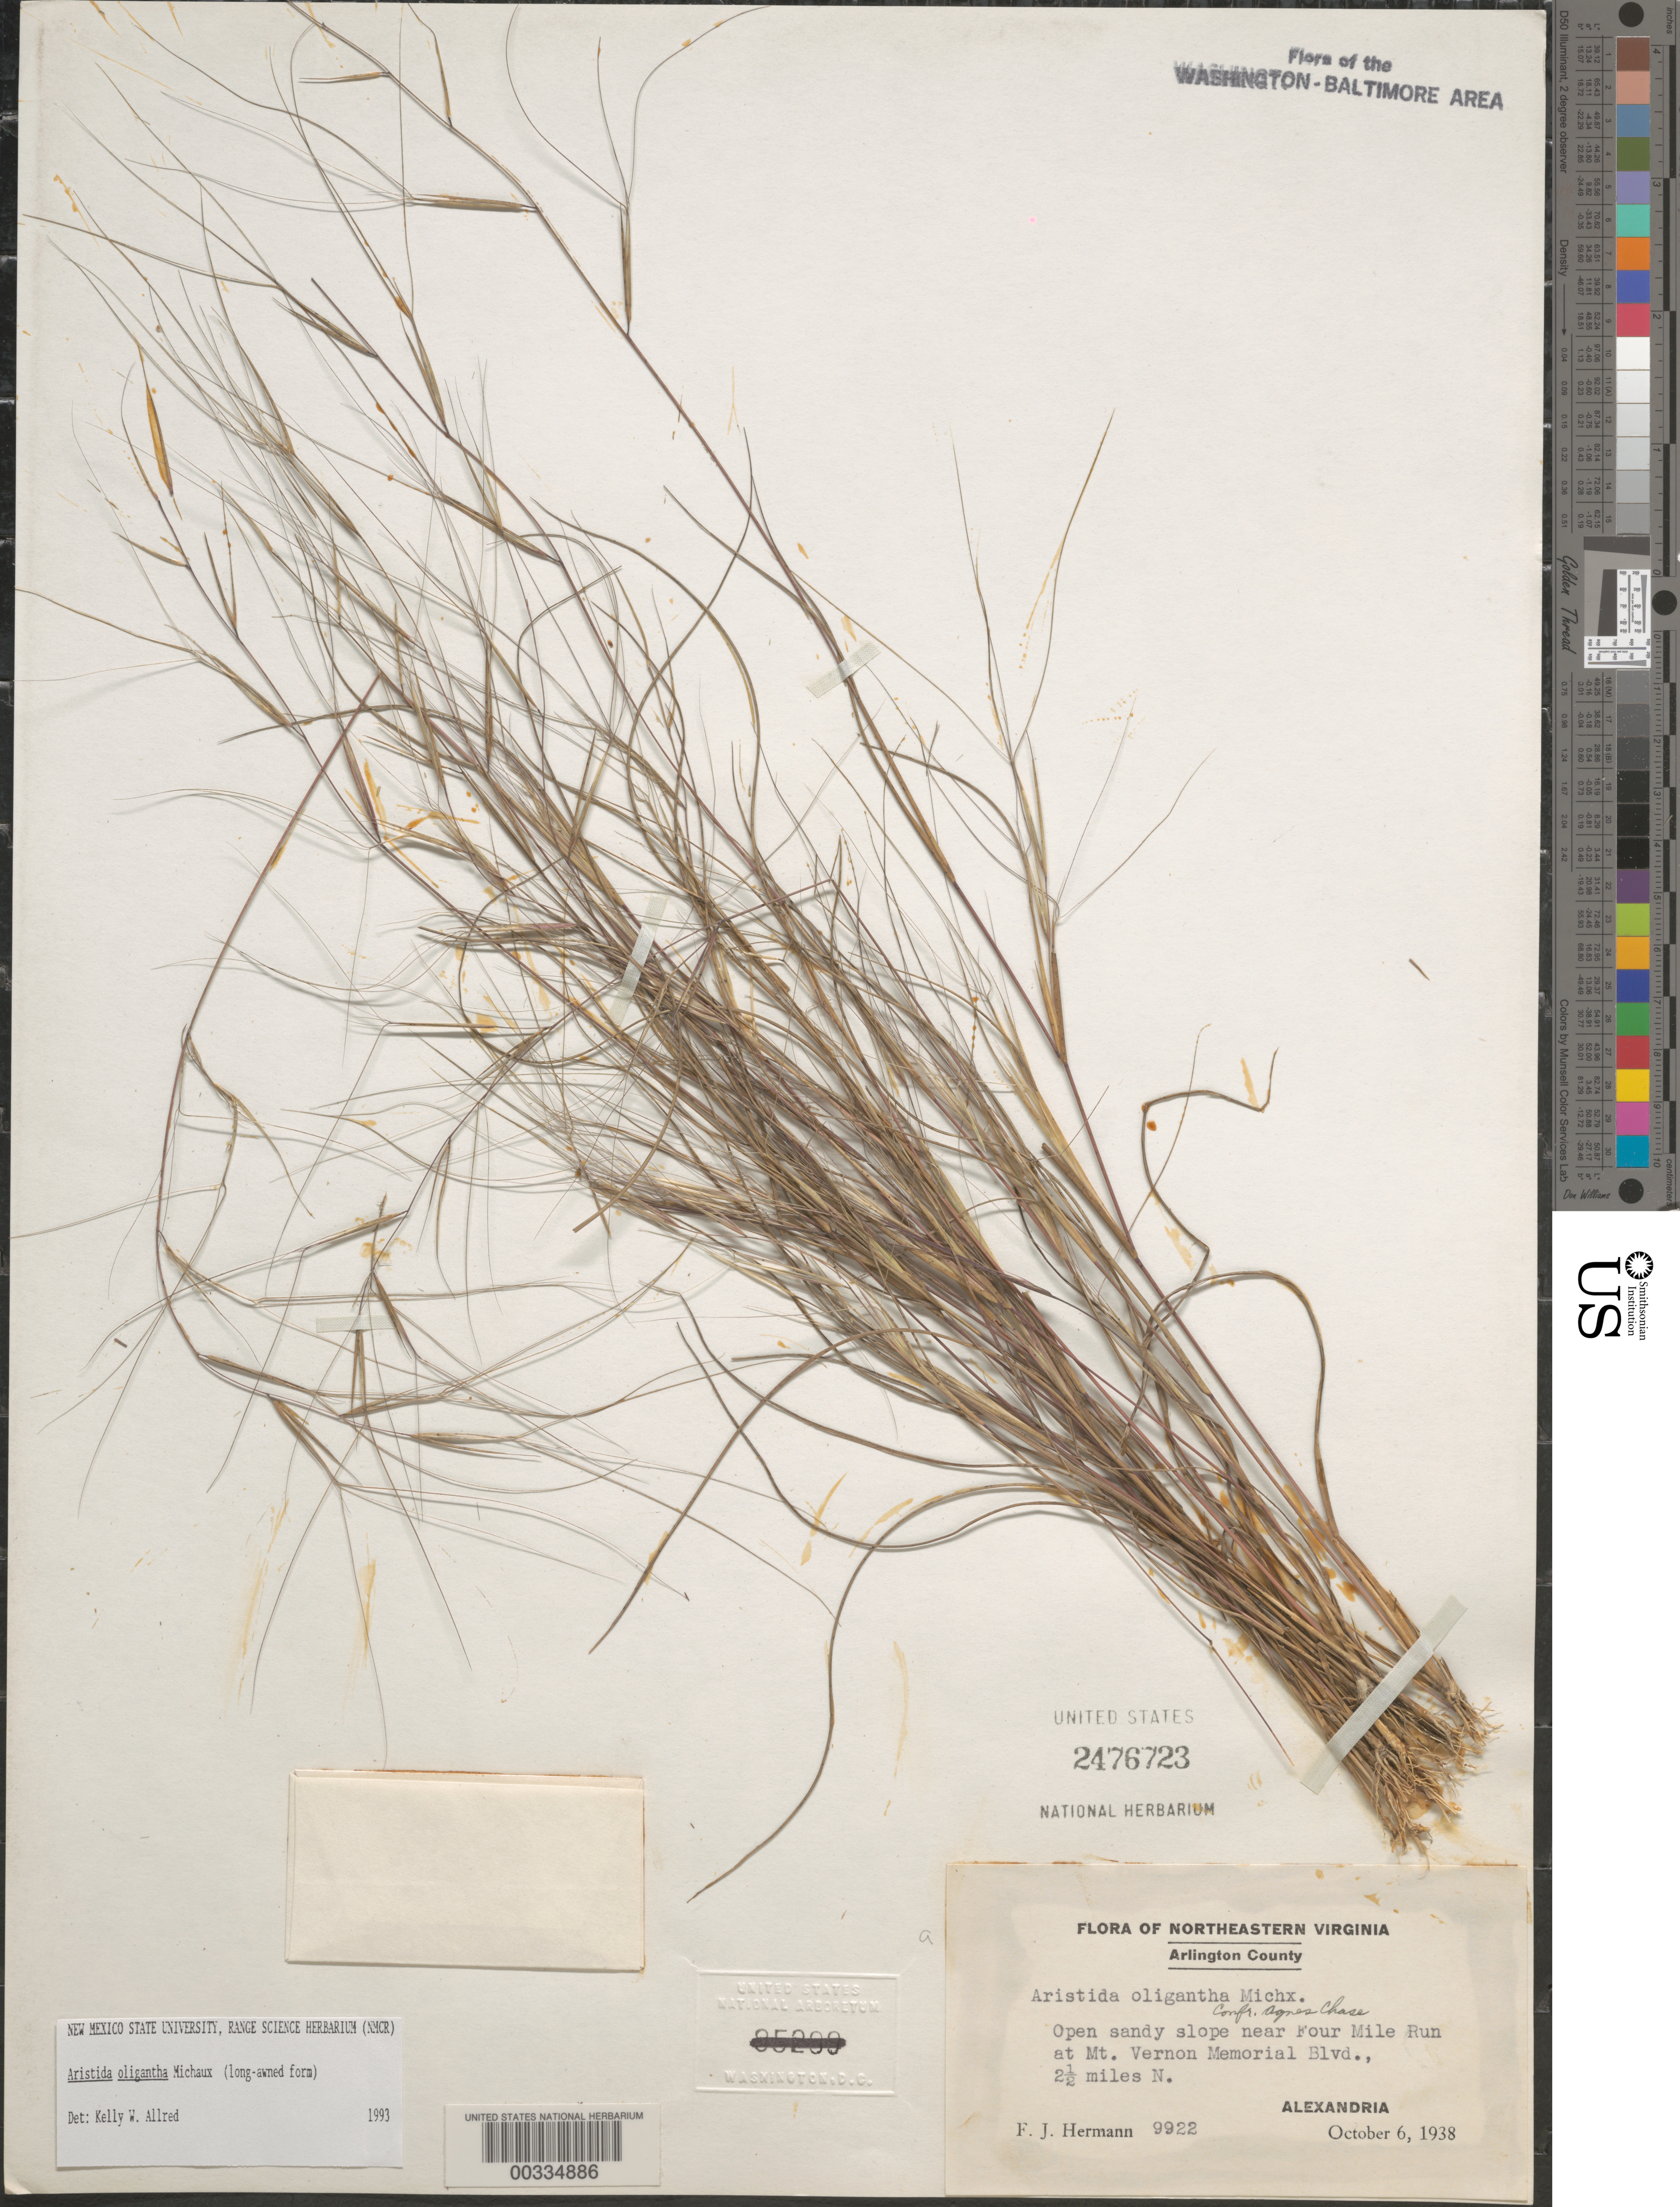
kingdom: Plantae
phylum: Tracheophyta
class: Liliopsida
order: Poales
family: Poaceae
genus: Aristida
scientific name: Aristida oligantha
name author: Michx.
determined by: Chase, [M.] Agnes, (US)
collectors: F. J. Hermann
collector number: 9922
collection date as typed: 06 Oct 1938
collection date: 1938-10-06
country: United States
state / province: Virginia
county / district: Arlington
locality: Near Four Mile Run at Mt. Vernon Memorial Blvd., 2 1/2 mi. North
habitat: Open sandy slope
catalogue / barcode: US 2476723